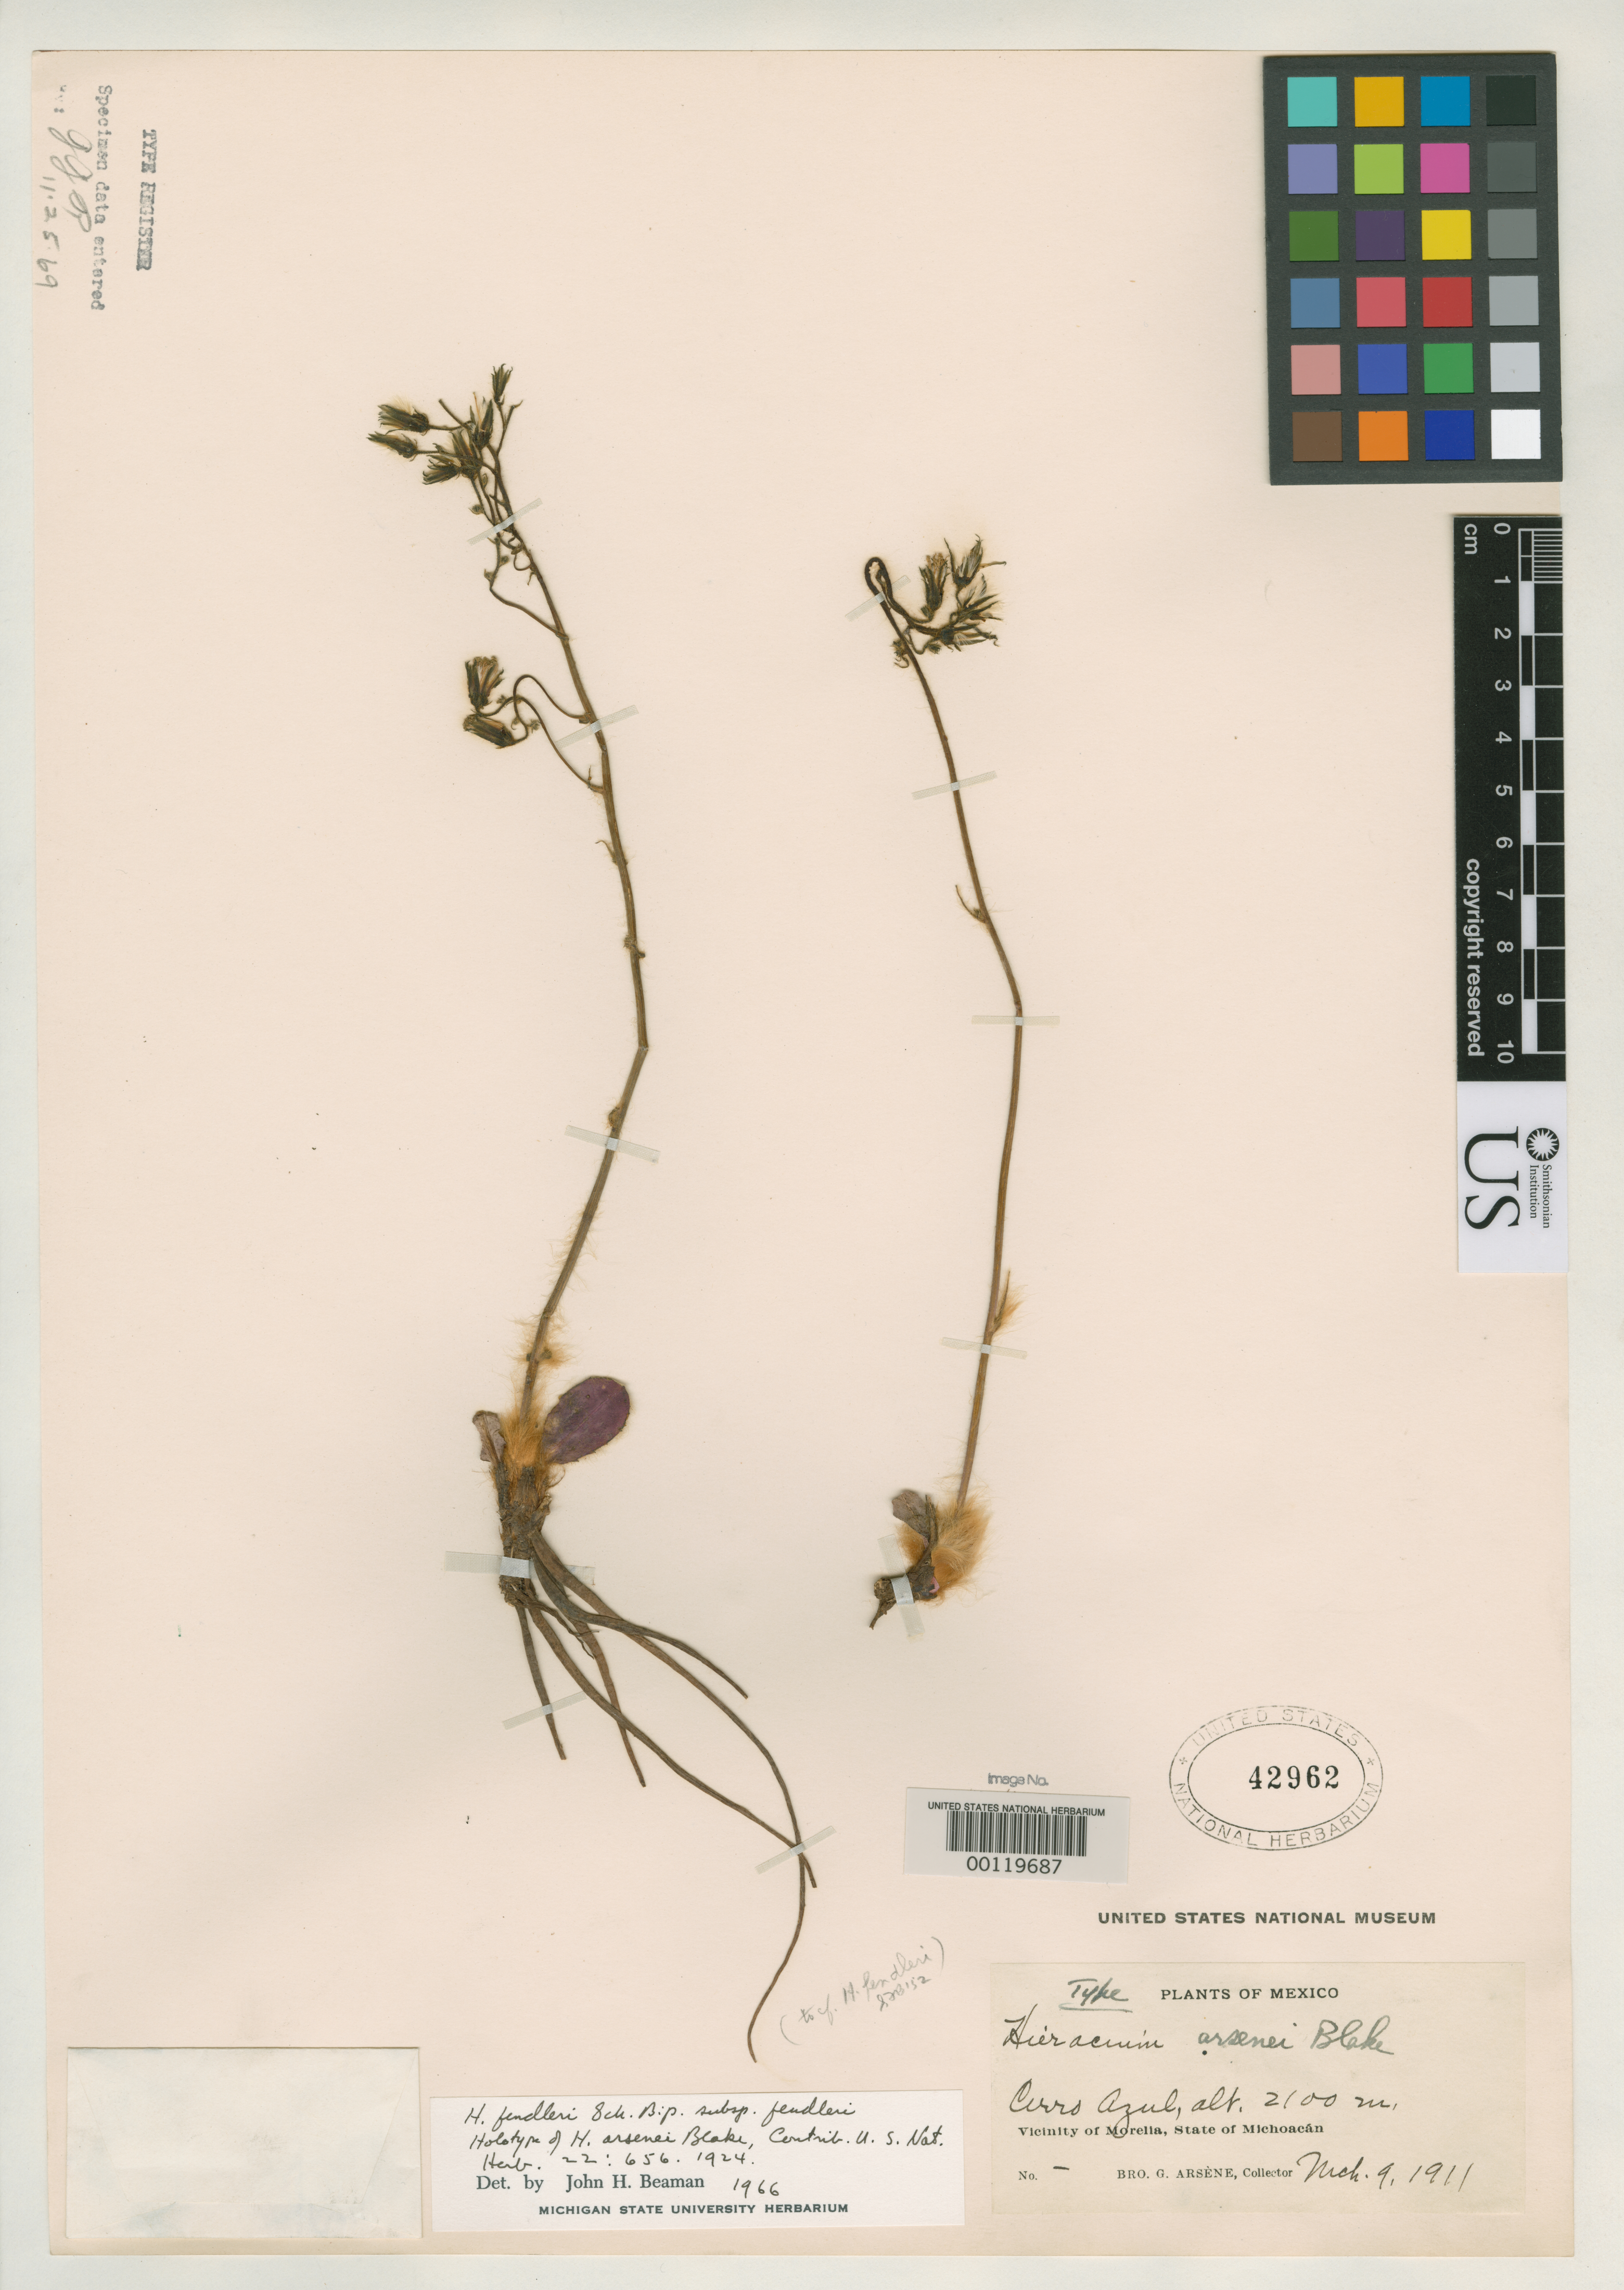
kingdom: Plantae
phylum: Tracheophyta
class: Magnoliopsida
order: Asterales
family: Asteraceae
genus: Hieracium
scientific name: Hieracium arsenei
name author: S.F. Blake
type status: Holotype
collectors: Bro. G. Arsène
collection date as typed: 09 Mar 1911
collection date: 1911-03-09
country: Mexico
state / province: Michoacán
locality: Morelia.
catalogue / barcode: US 42962